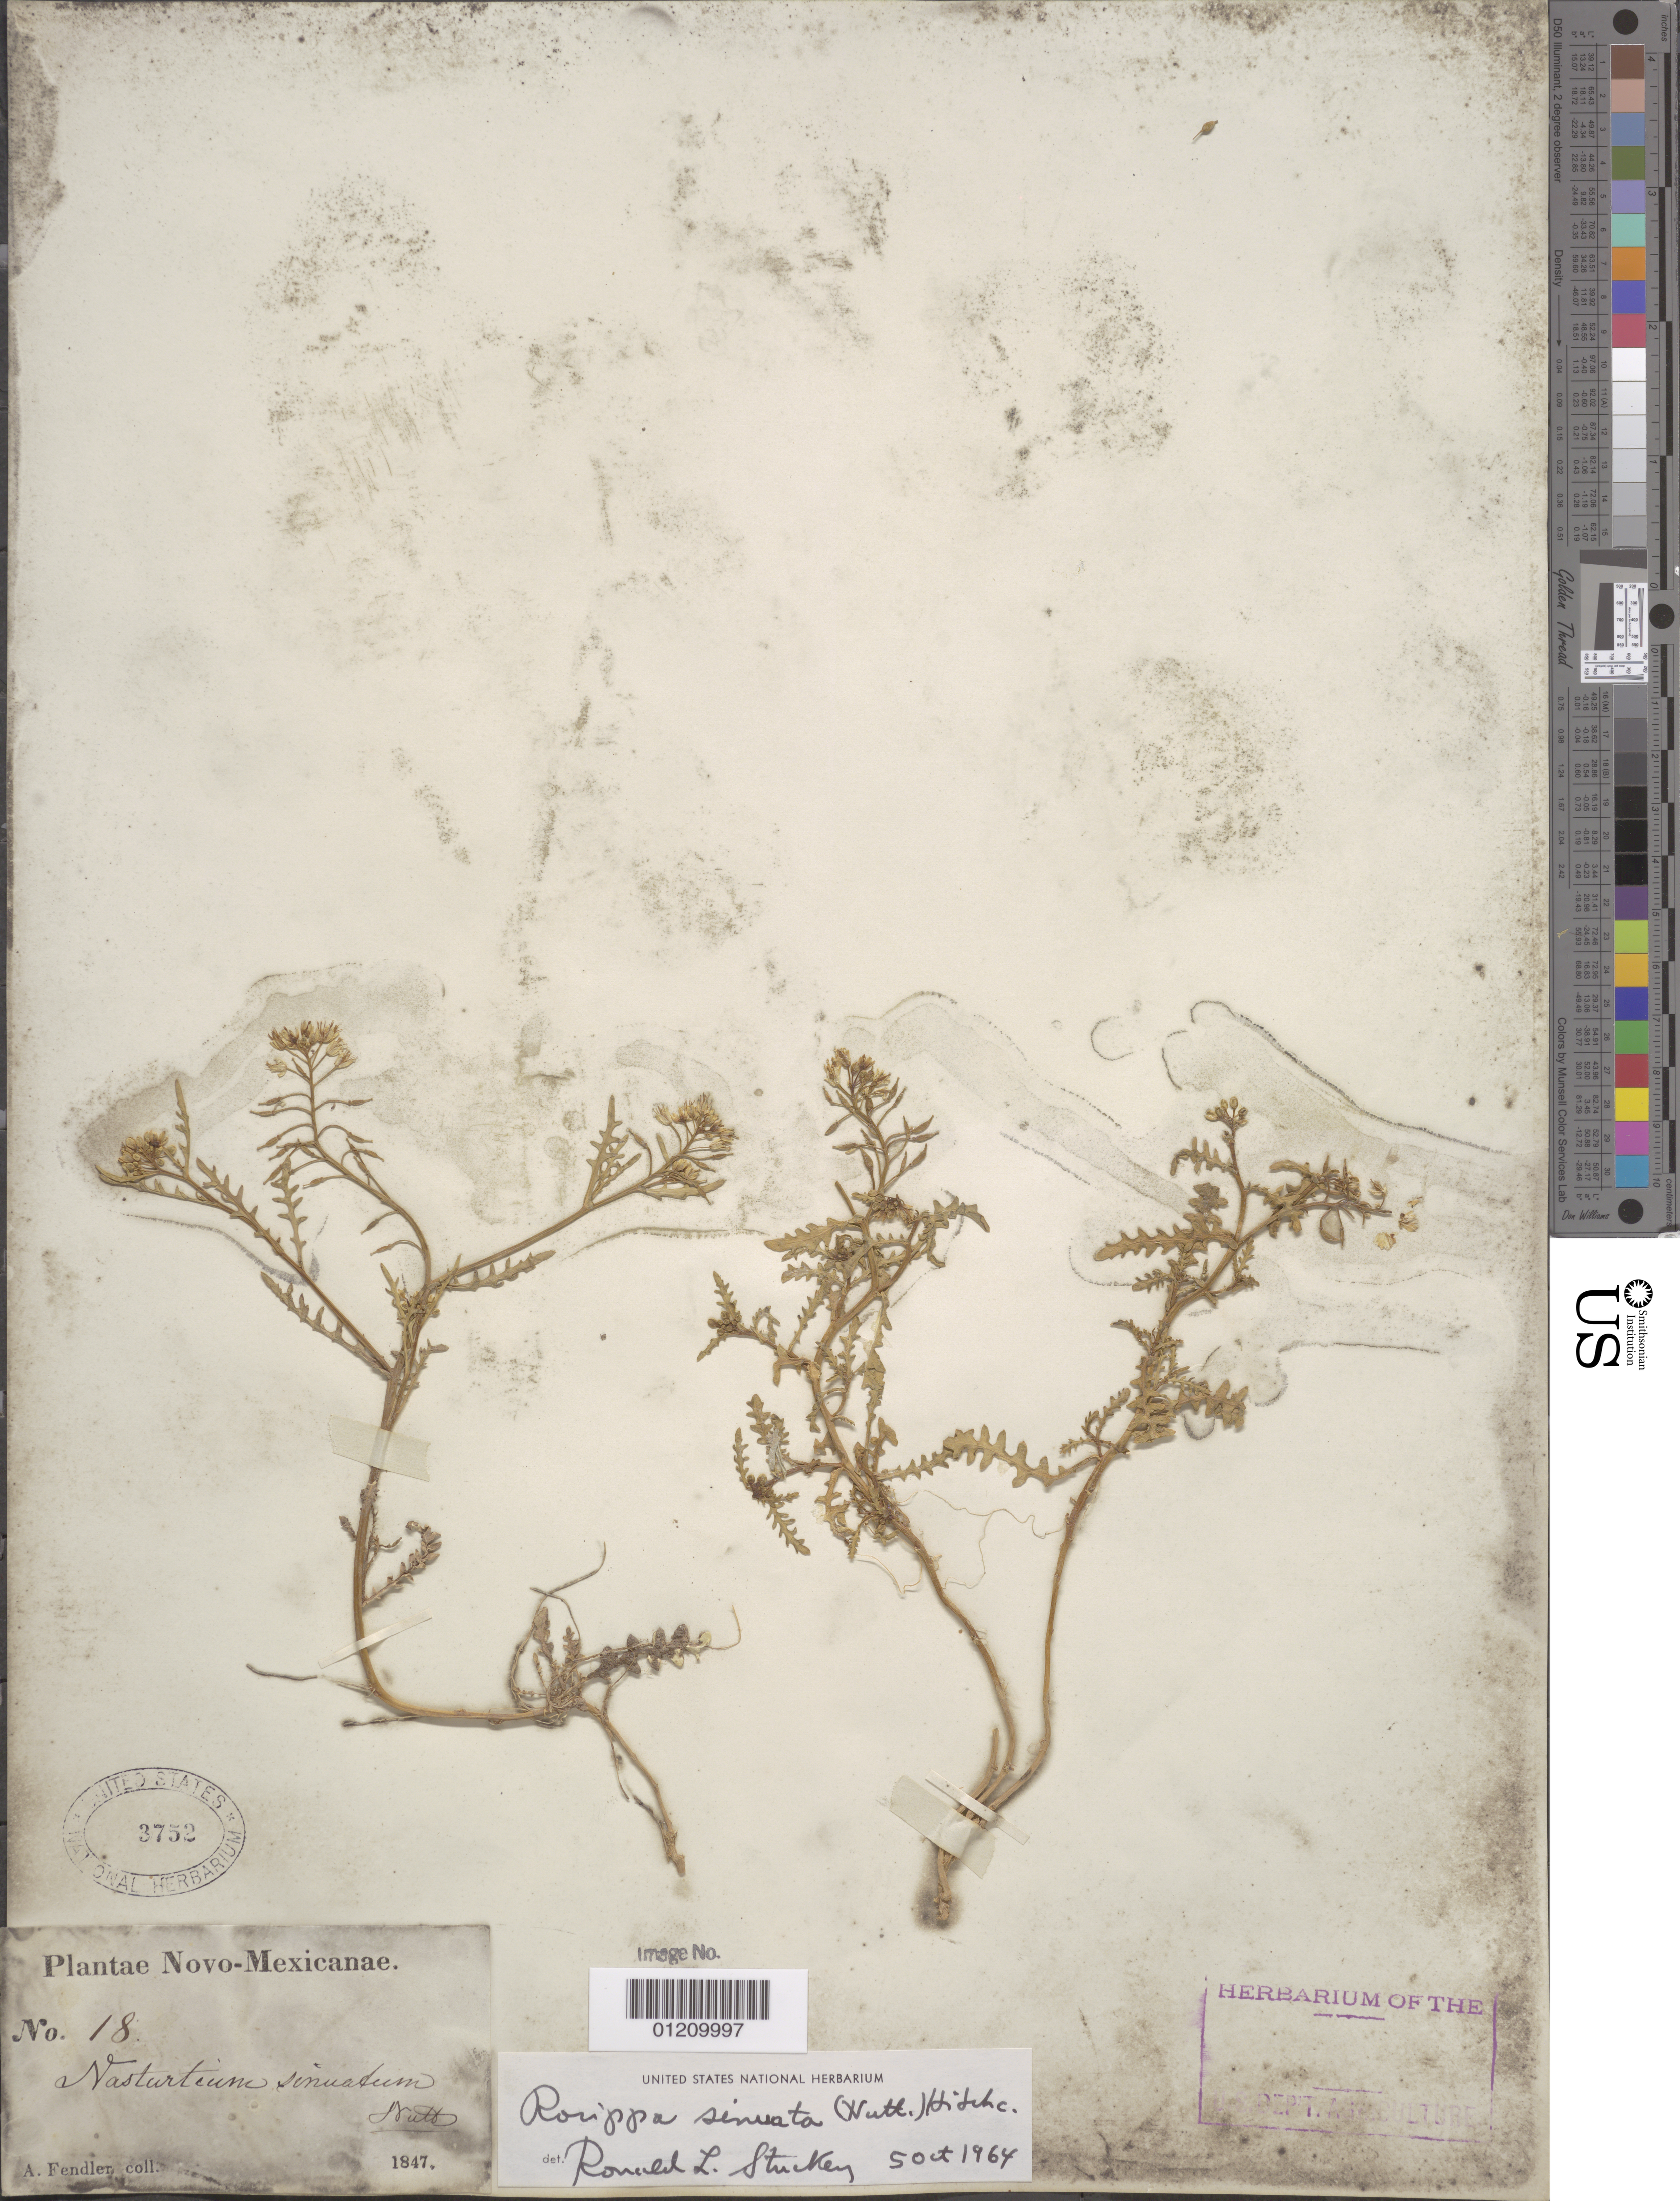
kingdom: Plantae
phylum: Tracheophyta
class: Magnoliopsida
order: Brassicales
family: Brassicaceae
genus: Rorippa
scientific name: Rorippa sinuata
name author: (Nutt.) Hitchc.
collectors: A. Fendler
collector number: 18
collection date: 1847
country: United States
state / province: New Mexico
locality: "Nova Mexicana"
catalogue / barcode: US 3752